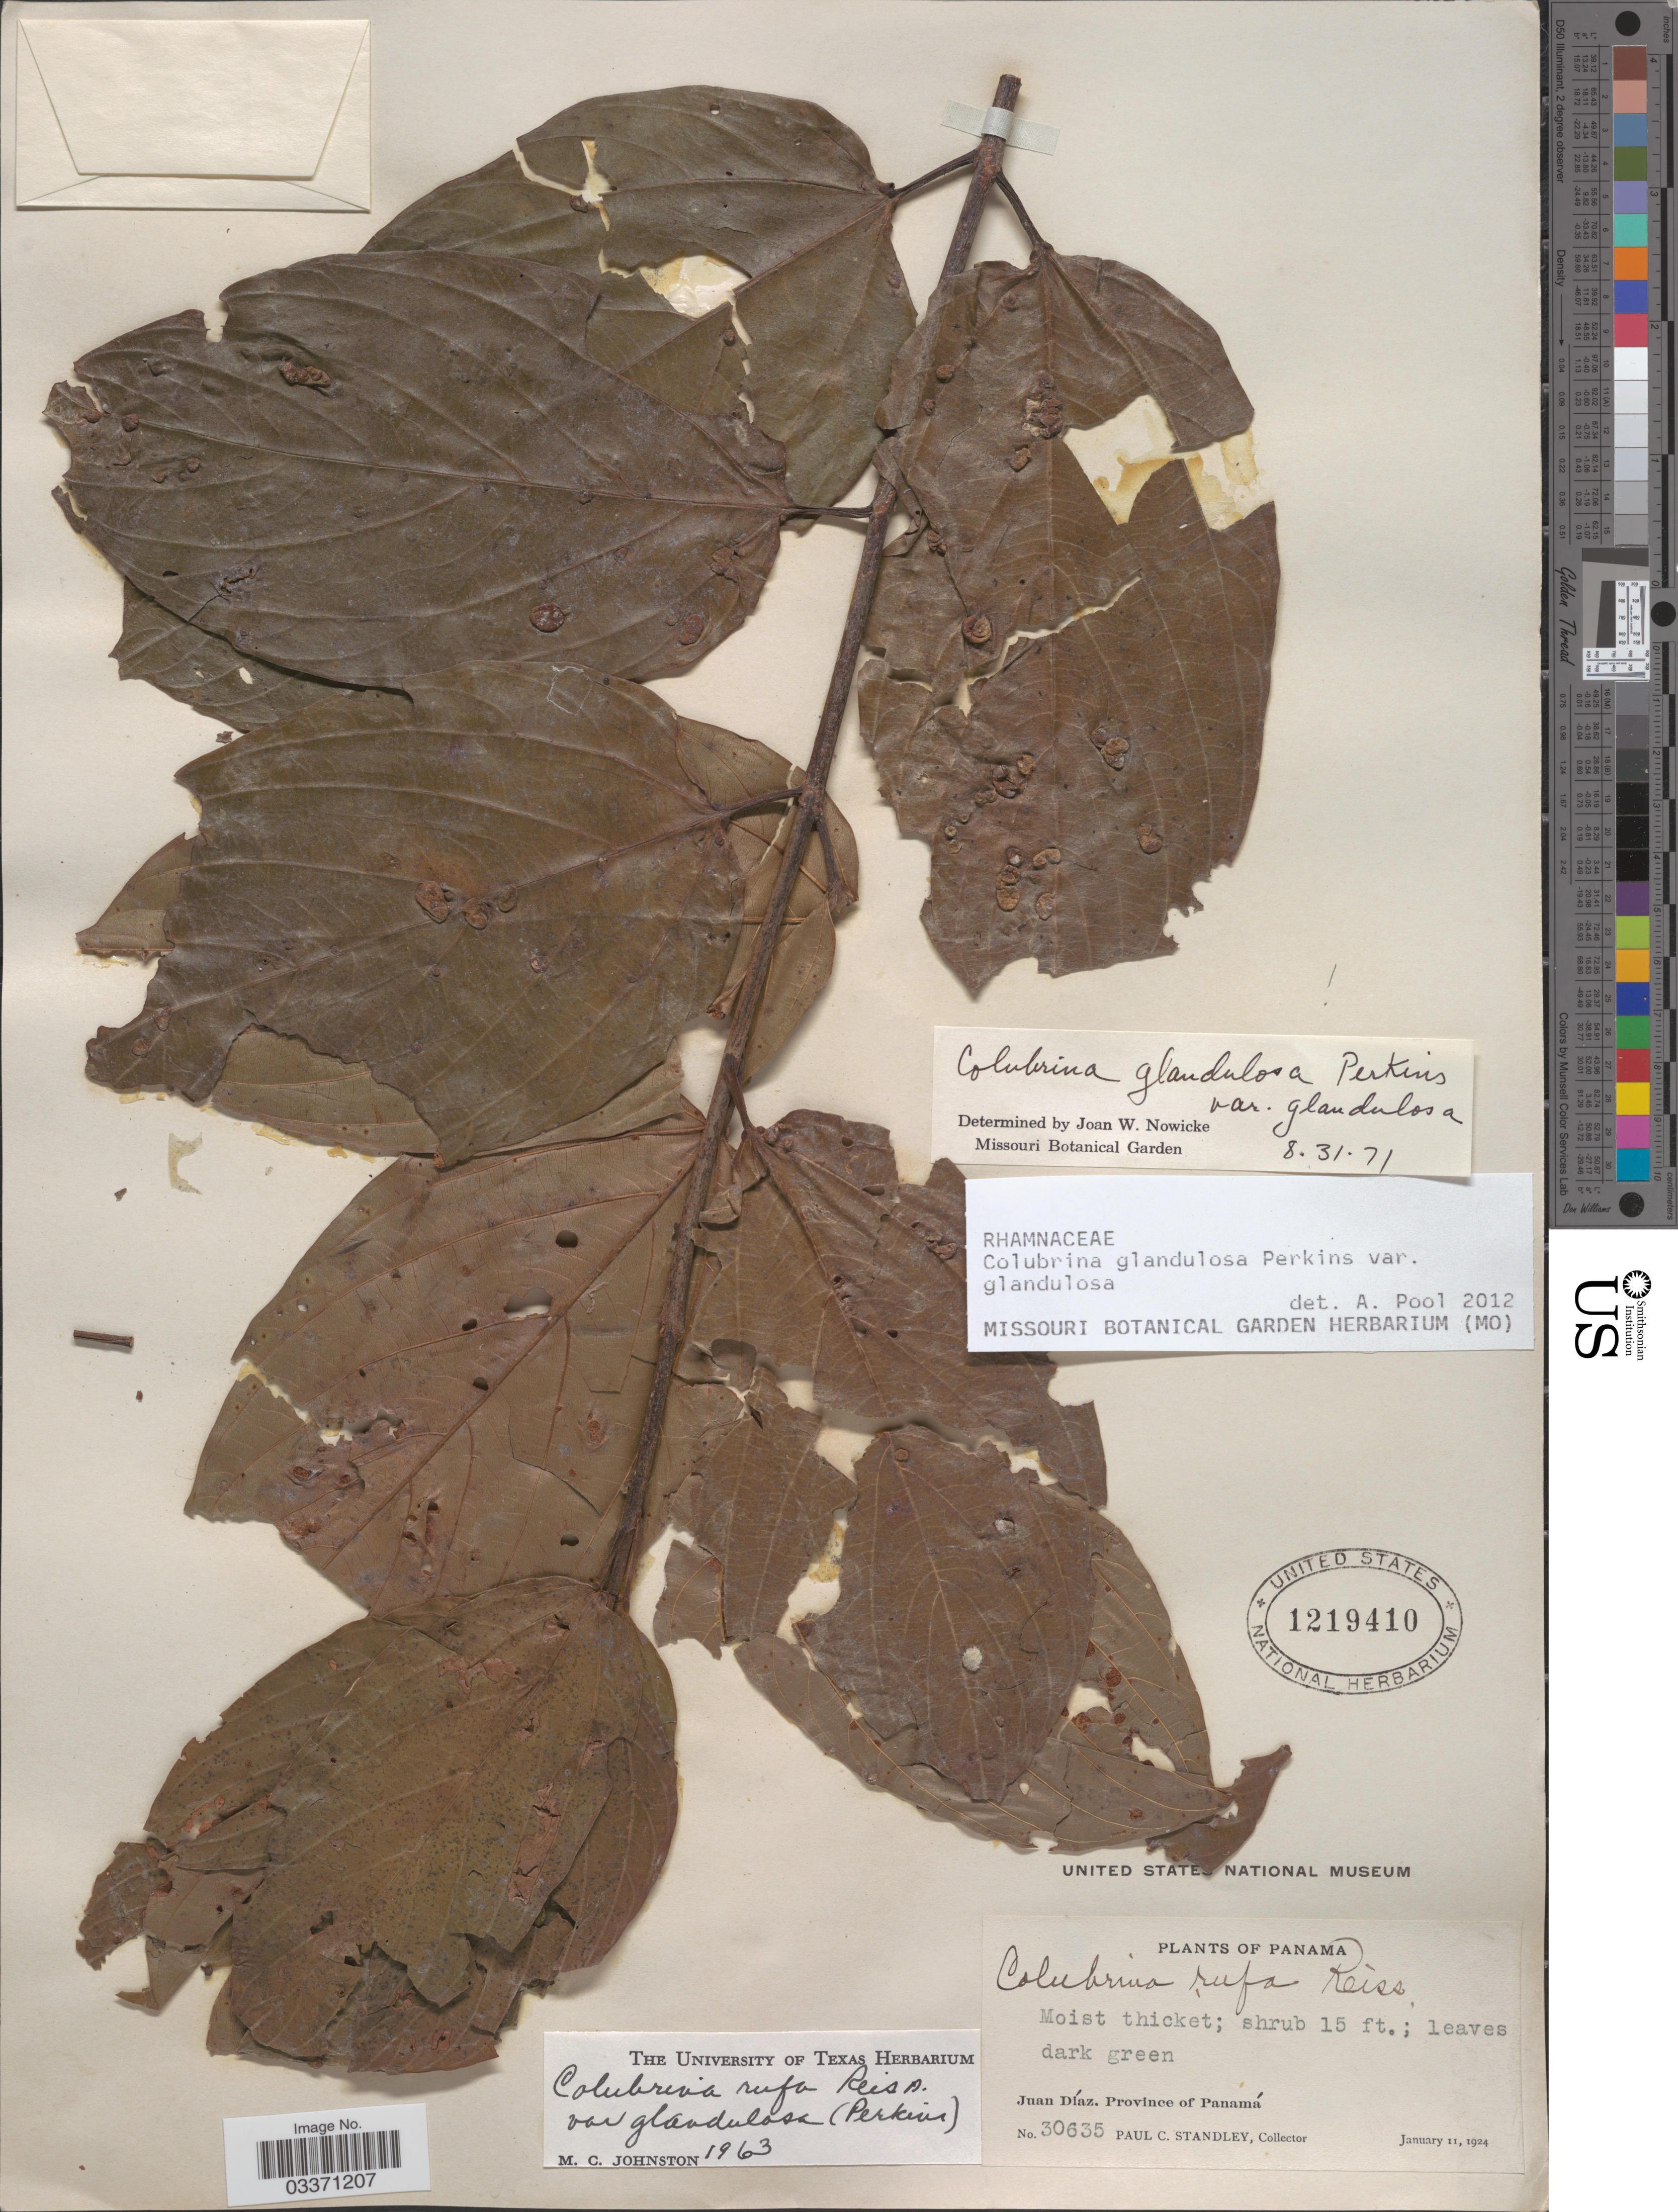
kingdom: Plantae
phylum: Tracheophyta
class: Magnoliopsida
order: Rosales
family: Rhamnaceae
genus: Colubrina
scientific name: Colubrina glandulosa var. glandulosa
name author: Perkins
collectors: P. C. Standley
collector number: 30635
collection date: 1924-01-11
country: Panama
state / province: Panamá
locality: Juan Díaz.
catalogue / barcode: US 1219410